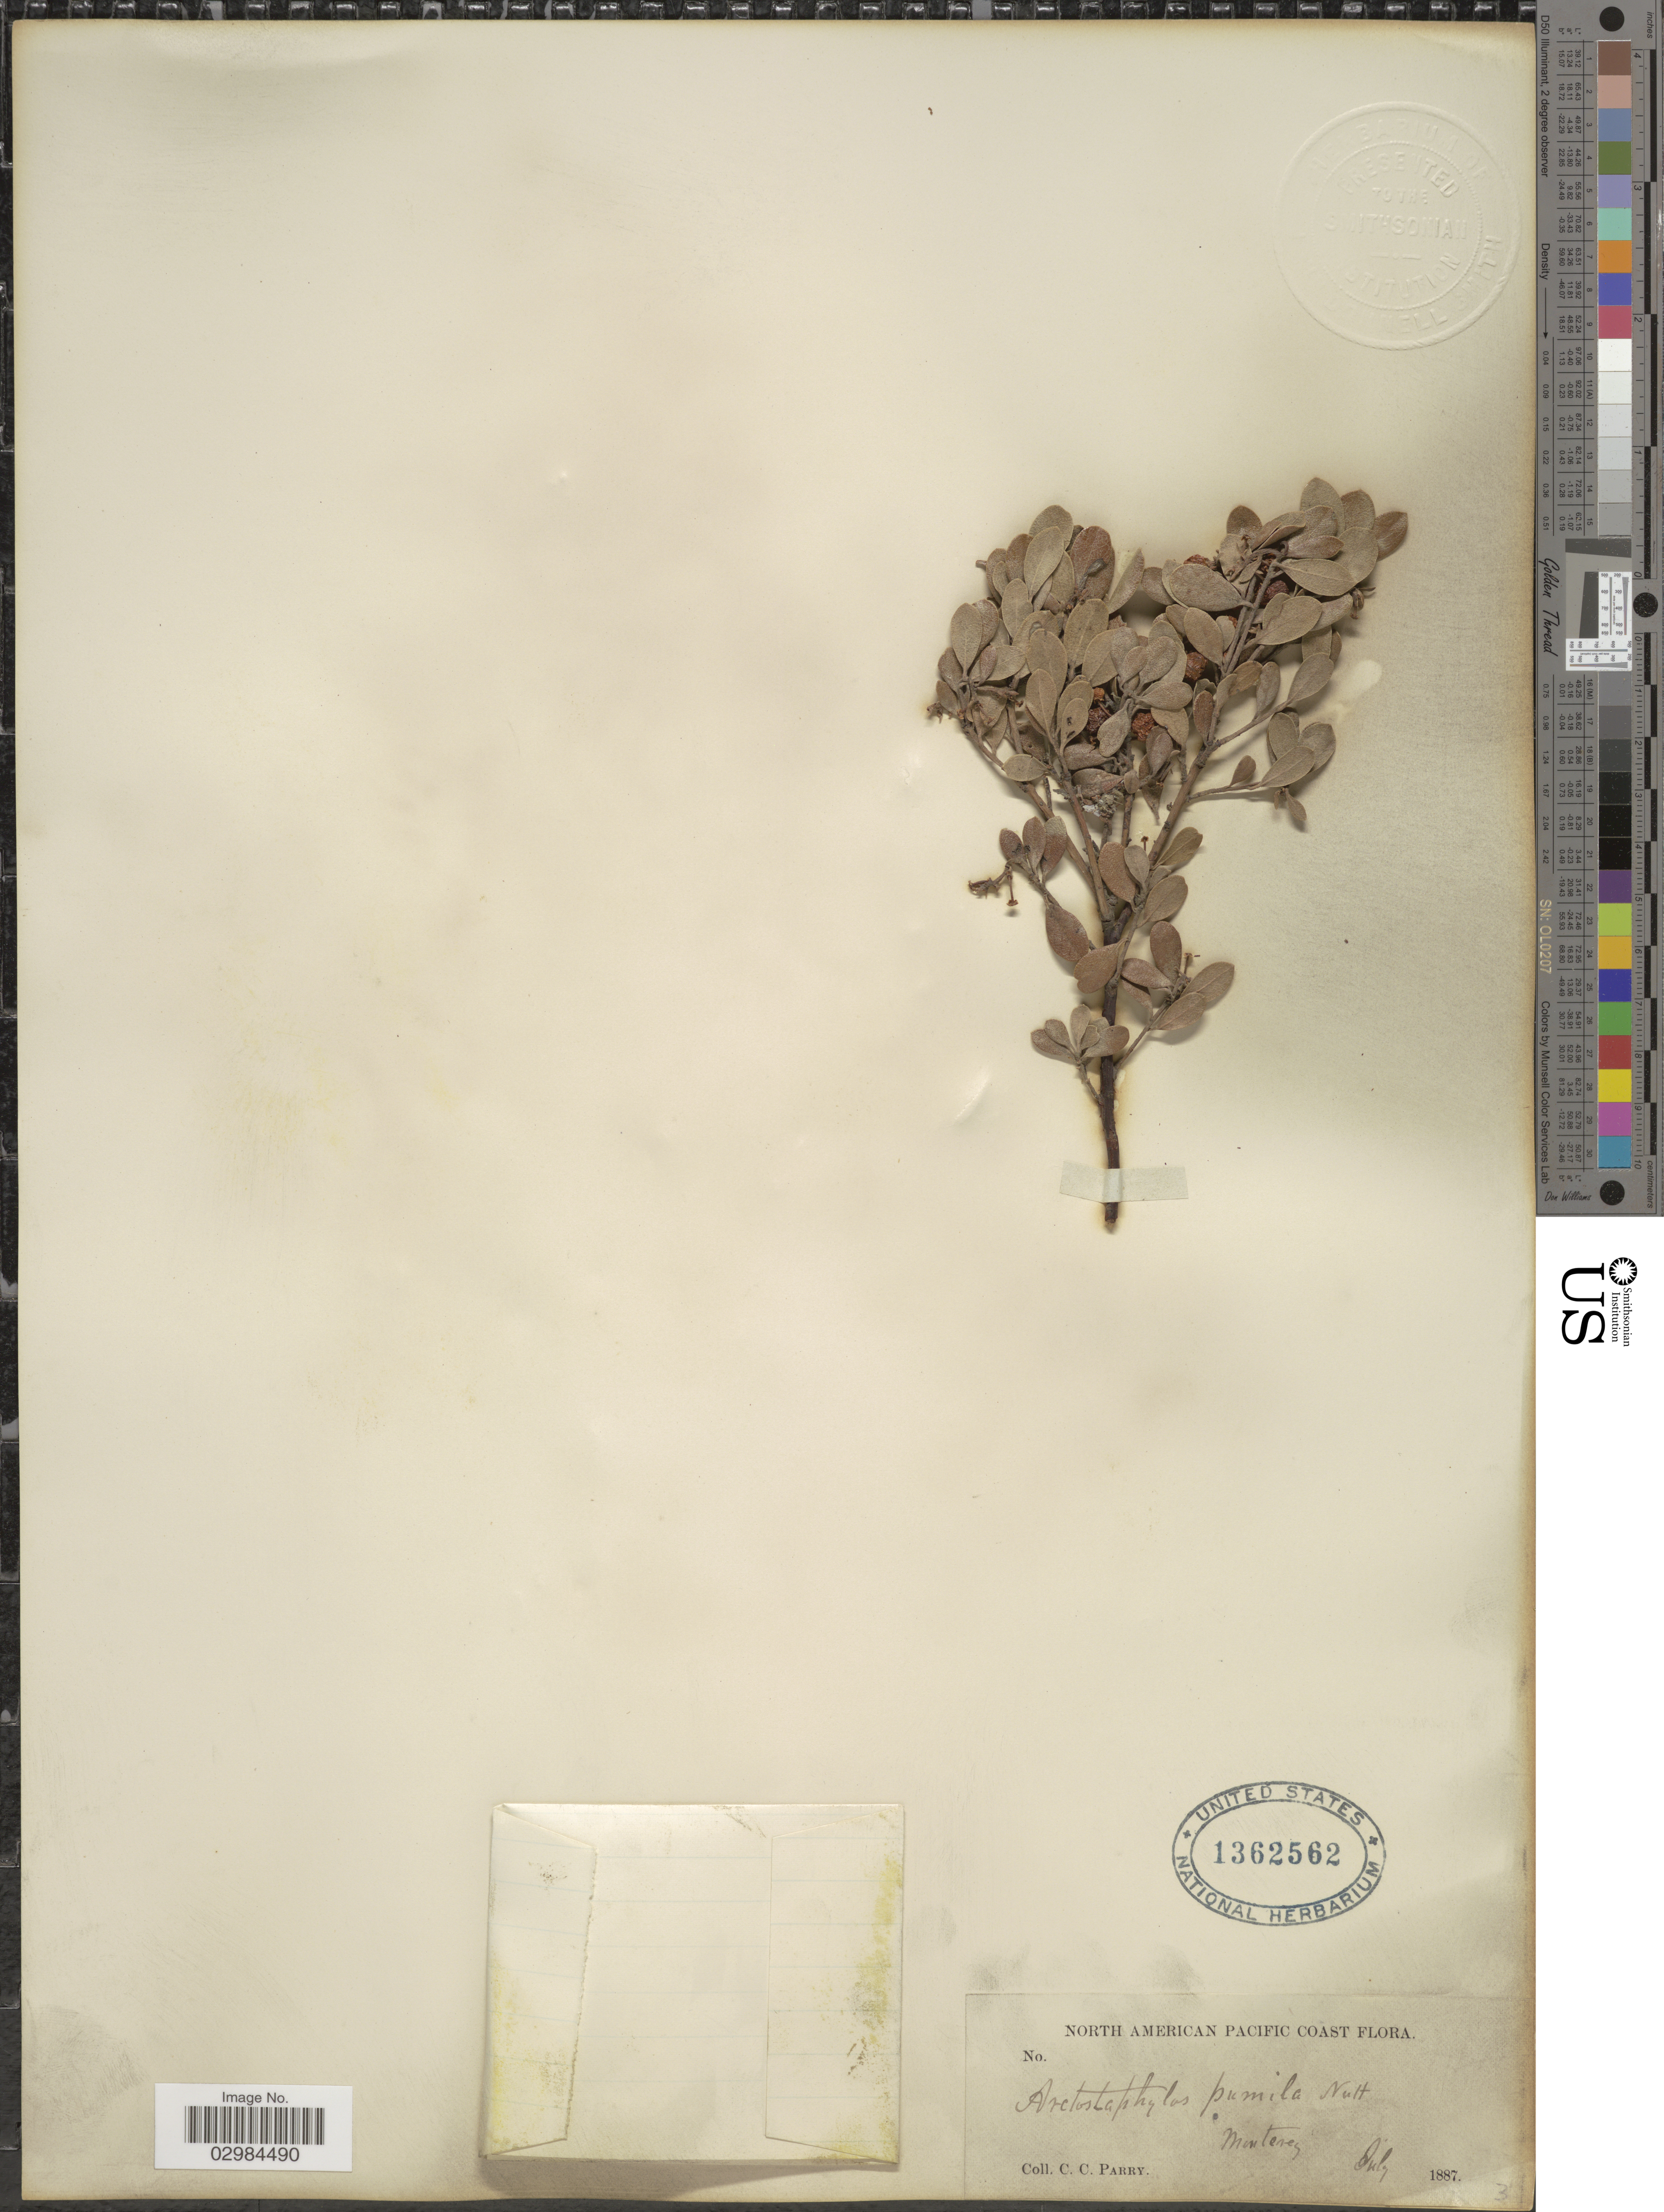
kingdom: Plantae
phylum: Tracheophyta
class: Magnoliopsida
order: Ericales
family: Ericaceae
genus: Arctostaphylos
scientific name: Arctostaphylos pumila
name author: Nutt.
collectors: C. C. Parry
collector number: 3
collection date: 1887-07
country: United States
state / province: California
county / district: Monterey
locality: North American Pacific Coast. Monterey.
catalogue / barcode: US 1362562